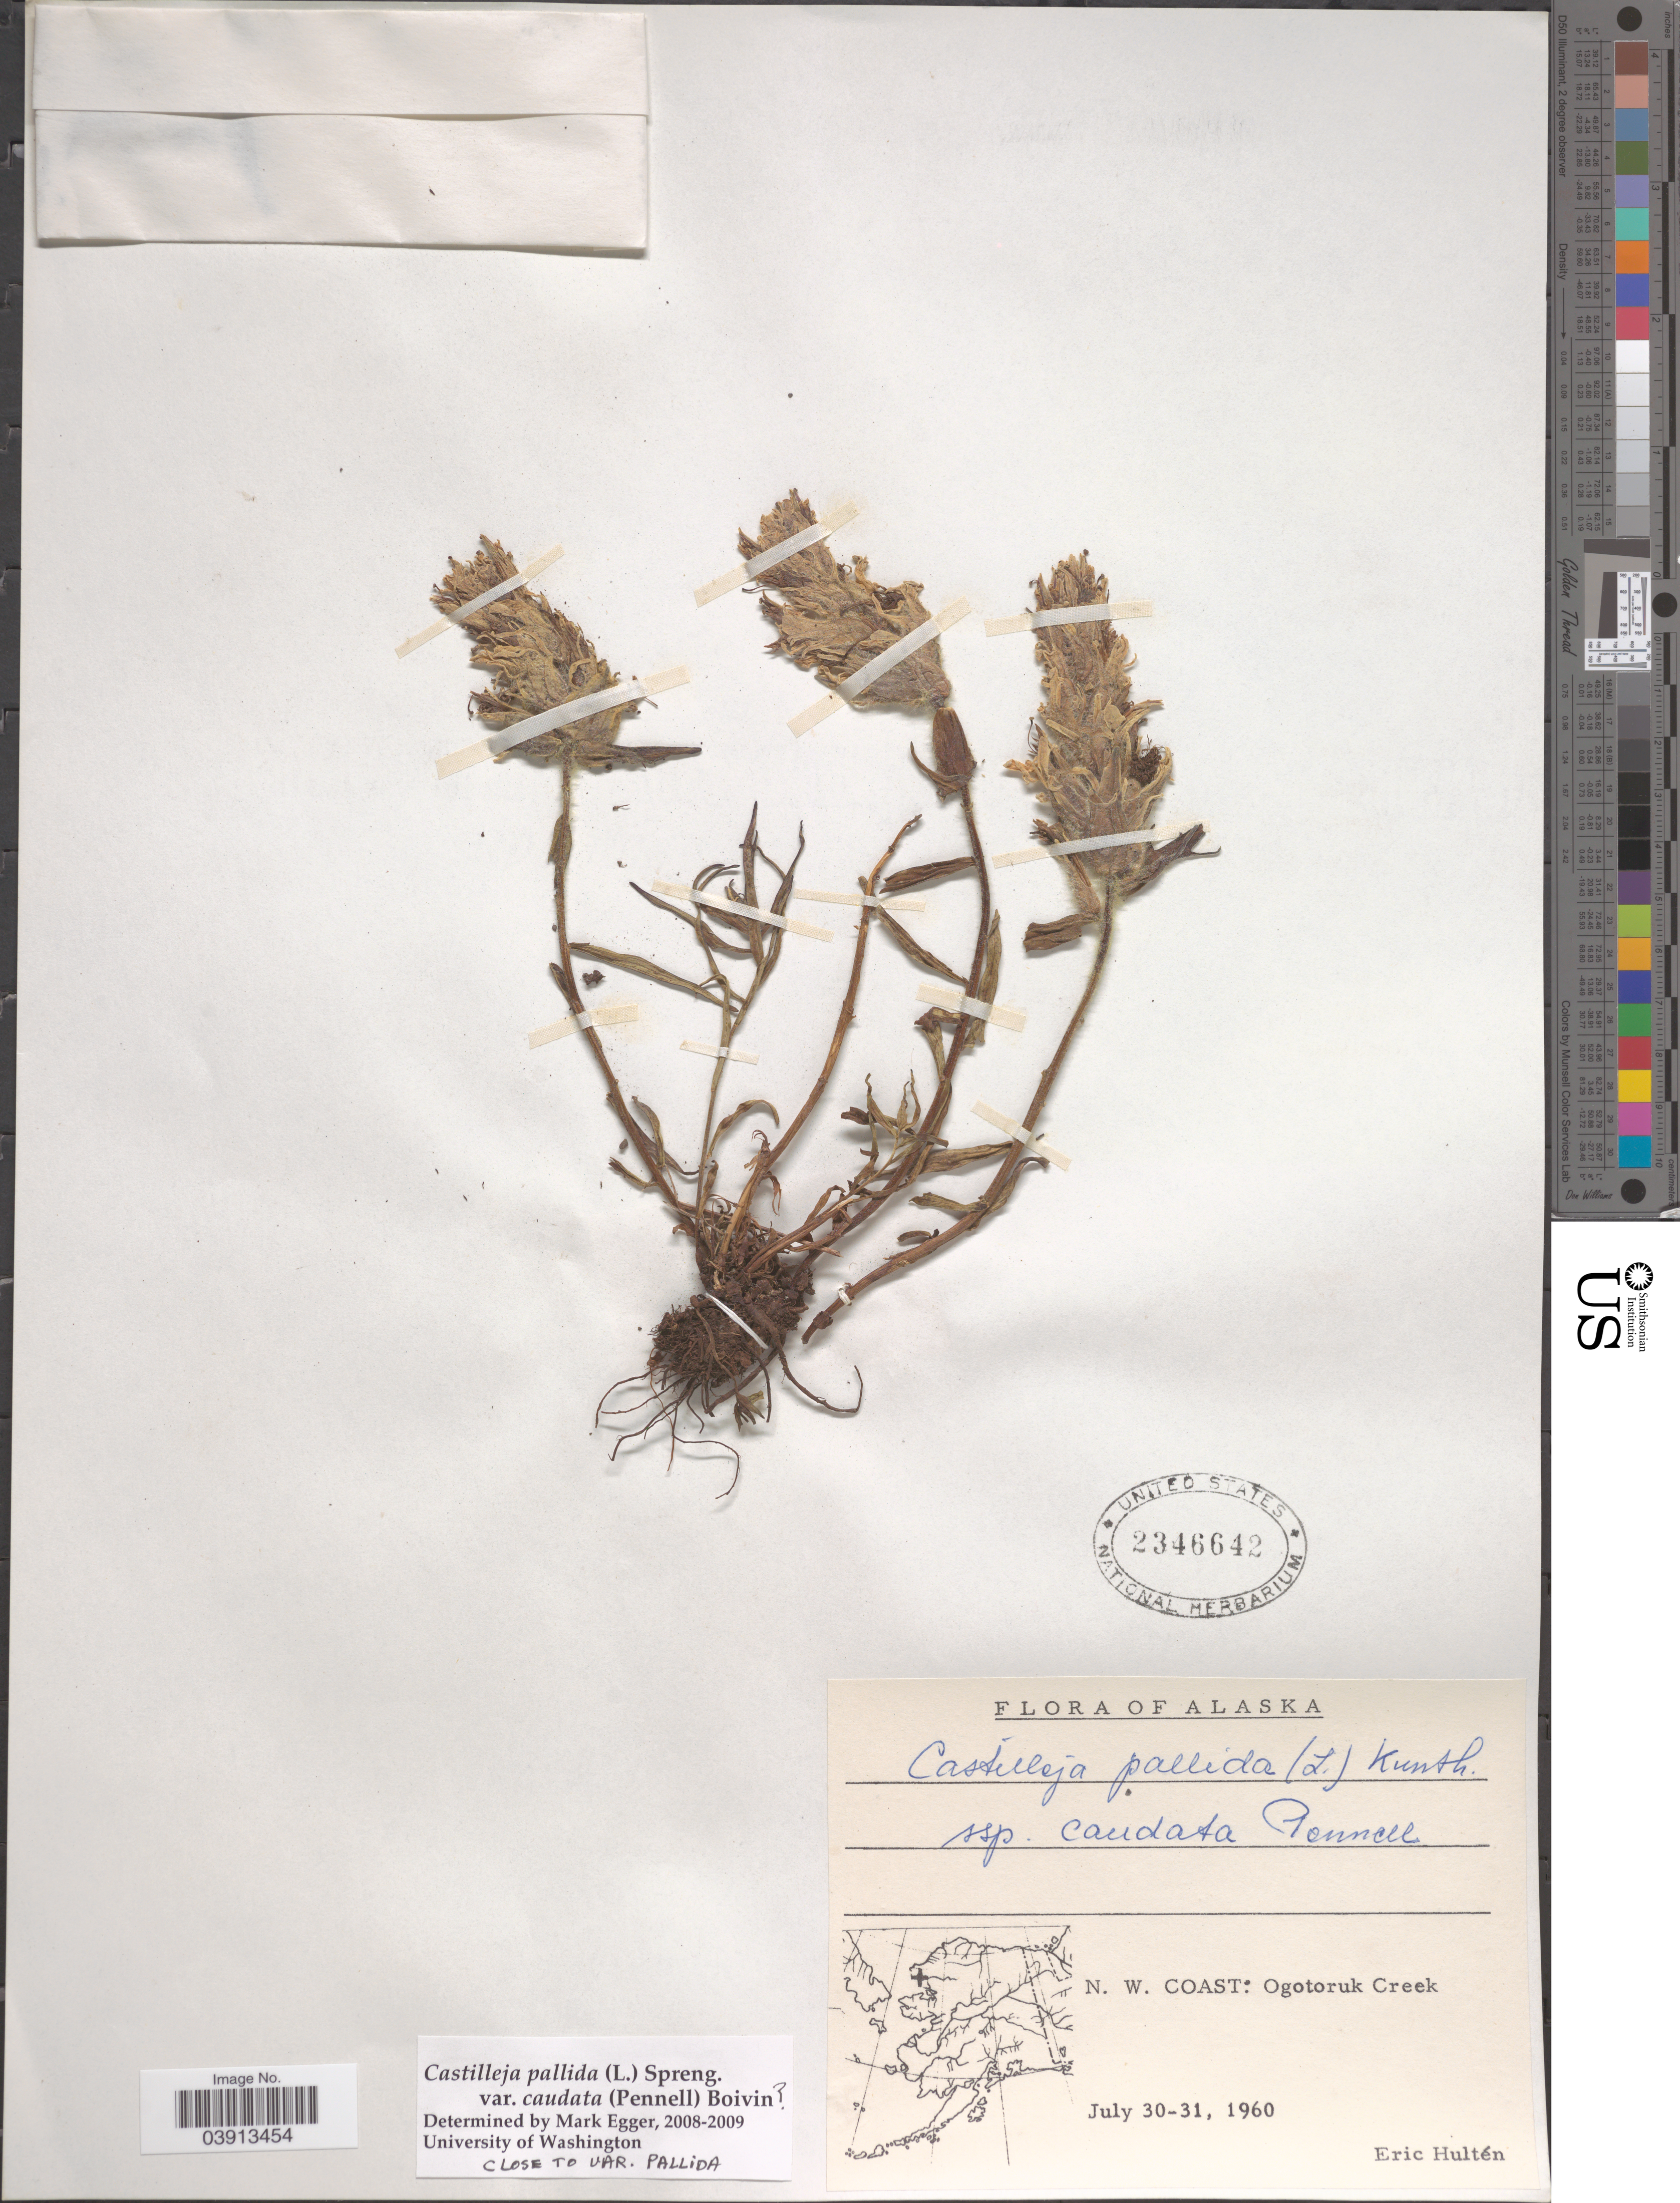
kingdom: Plantae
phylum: Tracheophyta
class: Magnoliopsida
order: Lamiales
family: Orobanchaceae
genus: Castilleja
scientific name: Castilleja pallida var. caudata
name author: (Pennell) B. Boivin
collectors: E. G. Hultén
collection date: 1960-07-30/1960-07-31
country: United States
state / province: Alaska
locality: N. W. Coast: Ogotoruk Creek.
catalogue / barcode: US 2346642